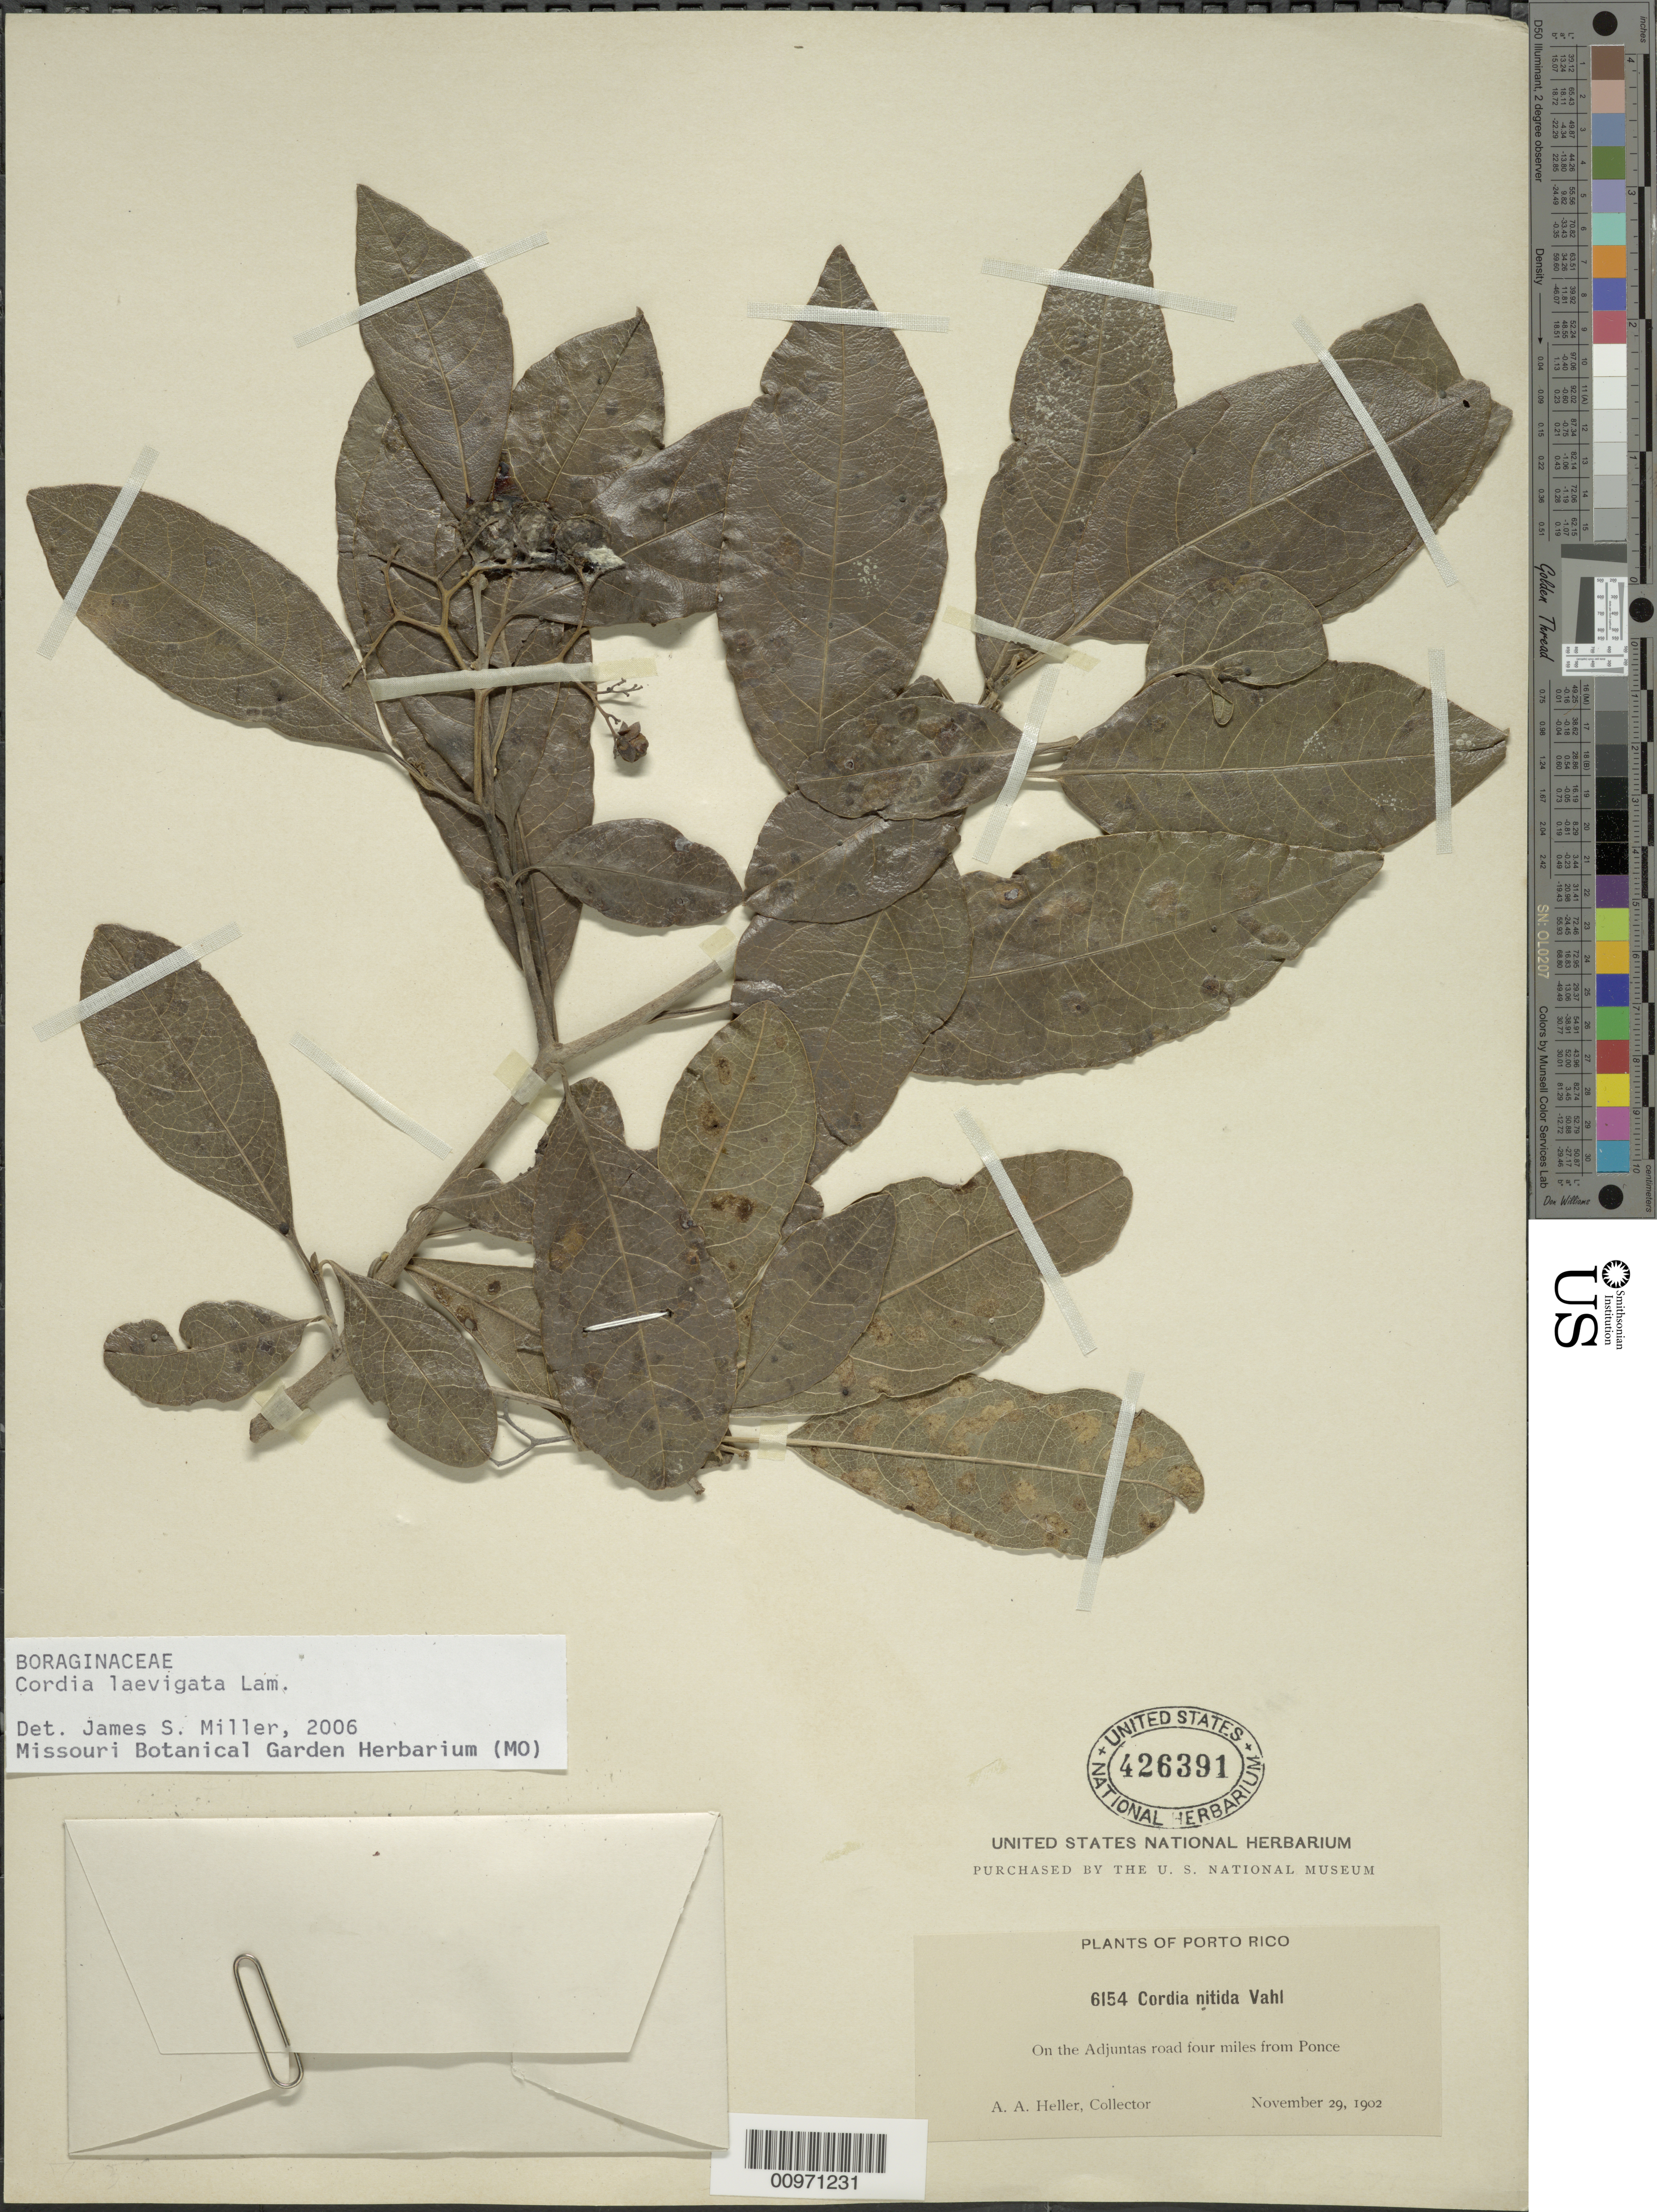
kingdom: Plantae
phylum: Tracheophyta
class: Magnoliopsida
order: Boraginales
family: Cordiaceae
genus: Cordia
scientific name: Cordia laevigata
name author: Lam.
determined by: Miller, James S., (MO), Missouri Botanical Garden (UNITED STATES)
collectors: A. A. Heller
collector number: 6154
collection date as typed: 29 Nov 1902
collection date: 1902-11-29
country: Puerto Rico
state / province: Ponce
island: Puerto Rico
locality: Adjuntas road four miles from Ponce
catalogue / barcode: US 426391